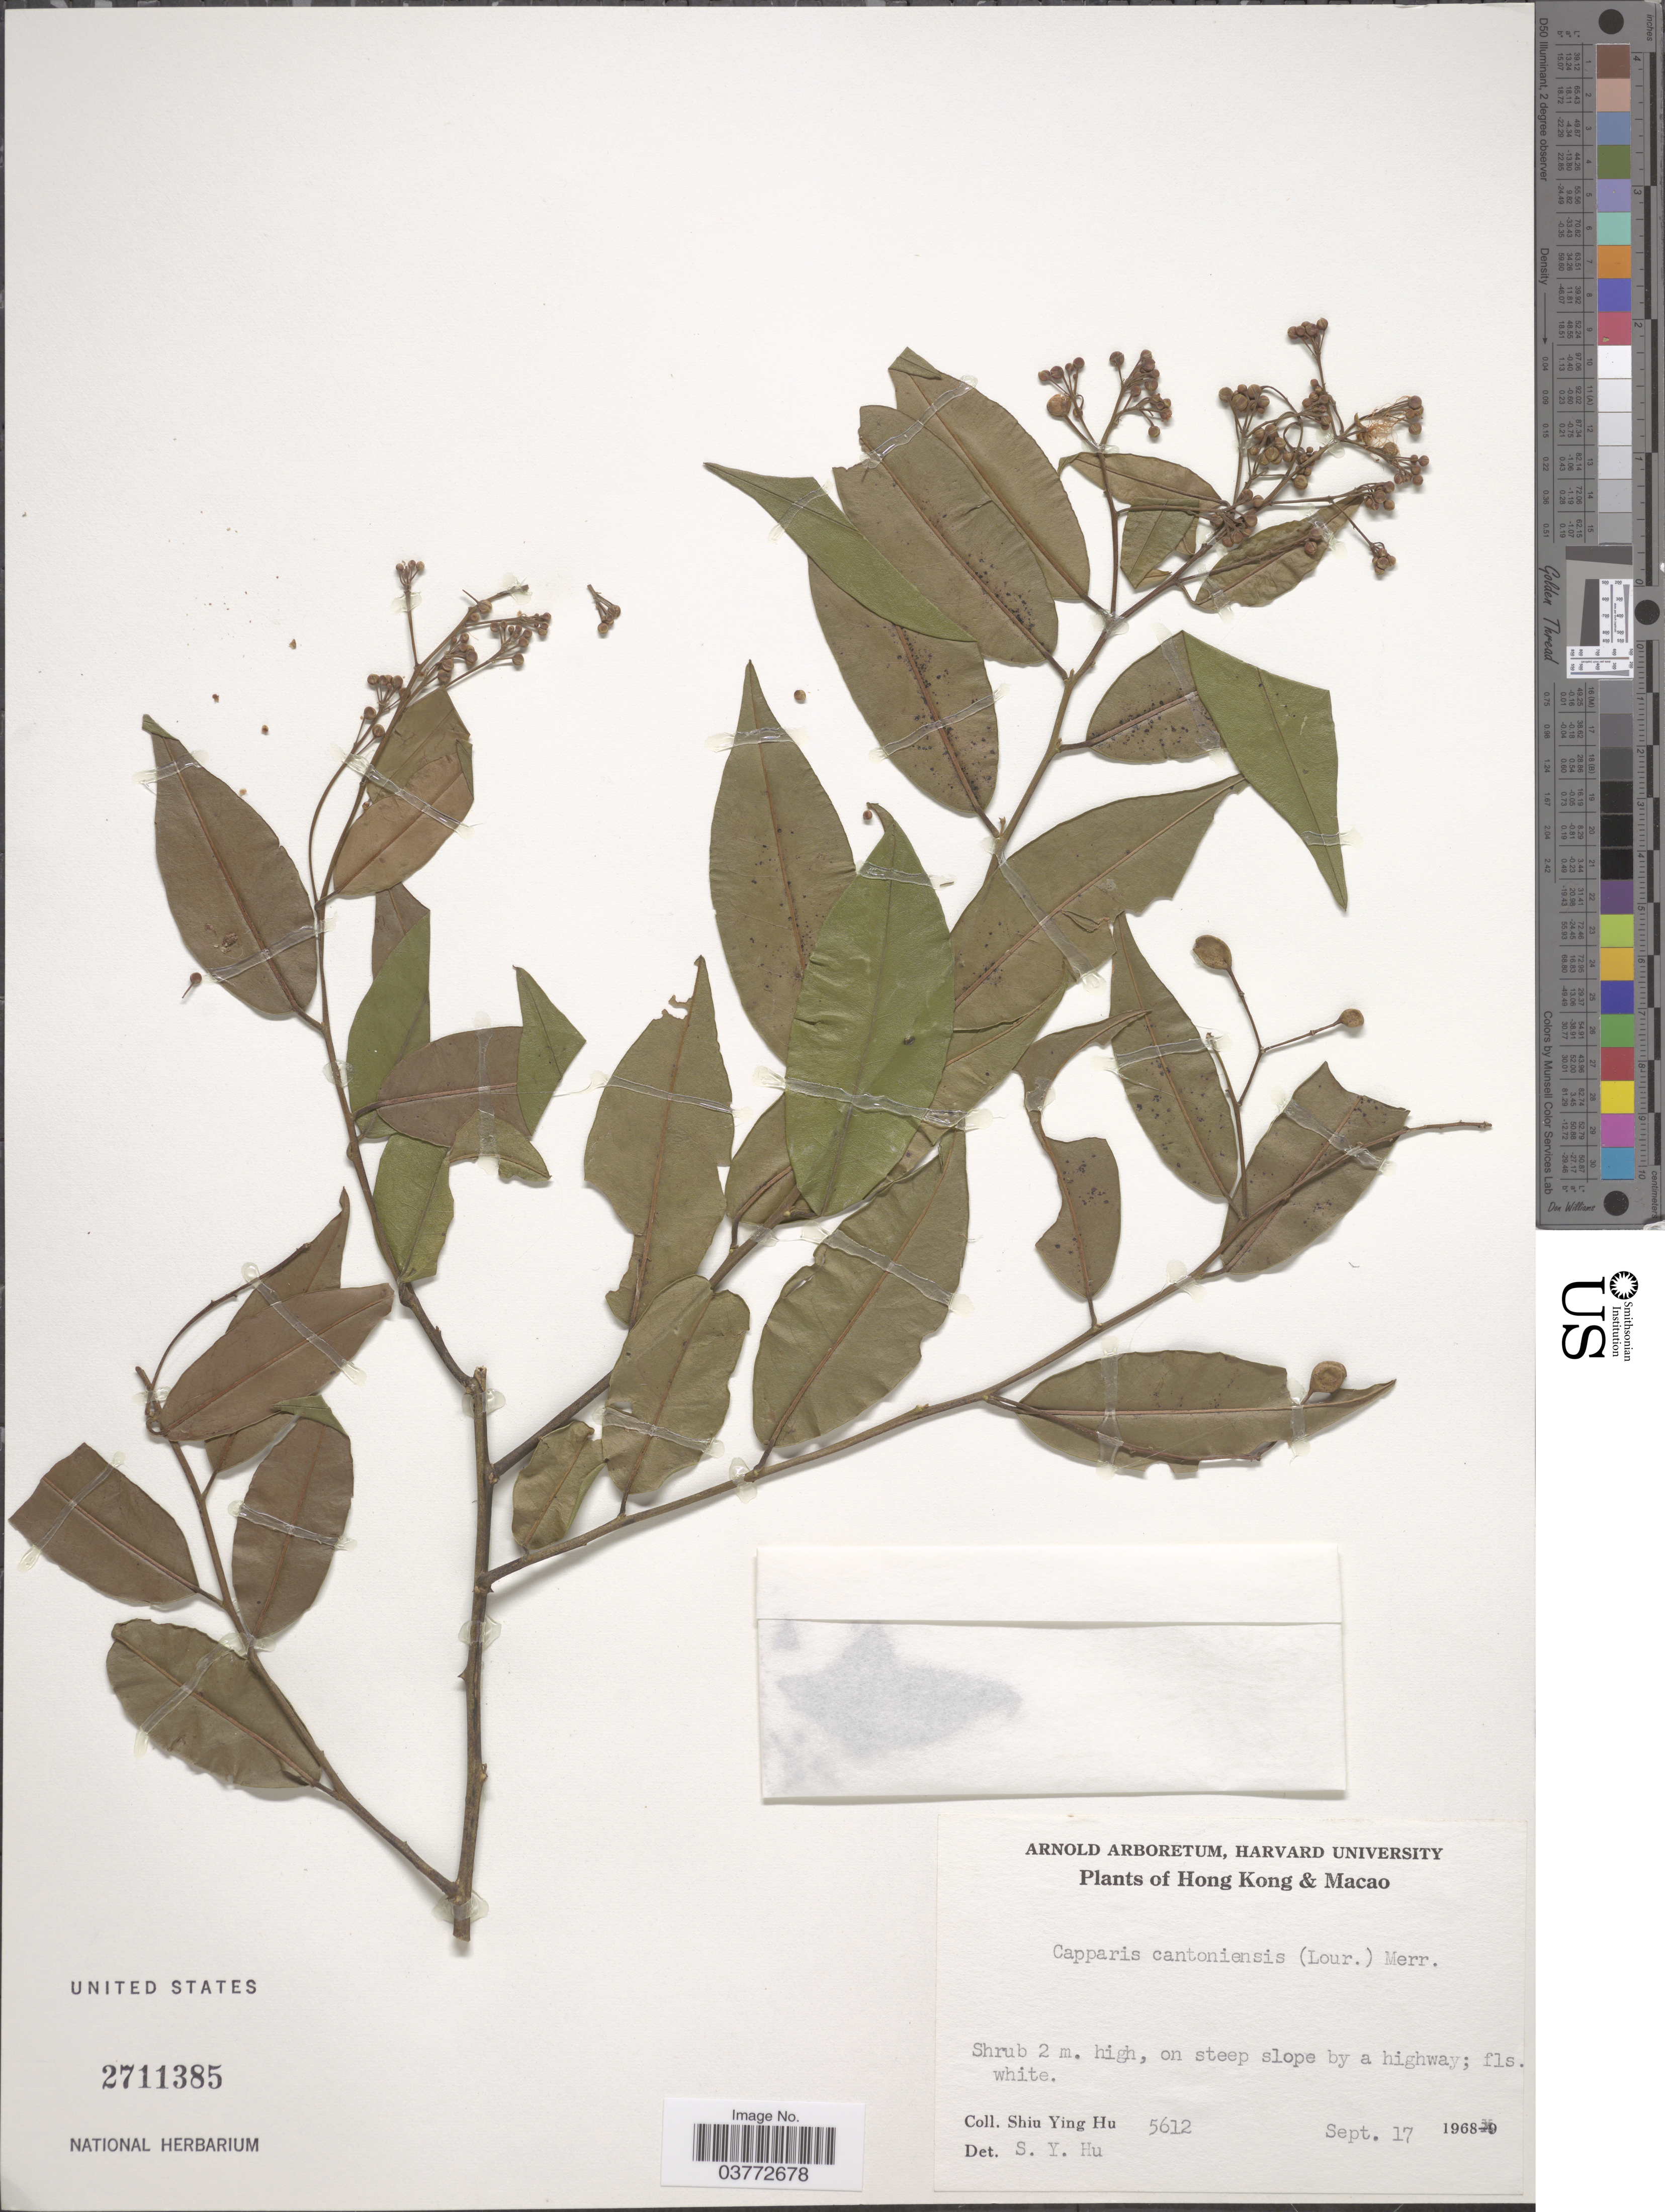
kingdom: Plantae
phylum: Tracheophyta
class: Magnoliopsida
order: Brassicales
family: Capparaceae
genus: Capparis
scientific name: Capparis cantoniensis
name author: Lour.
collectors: S. Y. Hu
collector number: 5612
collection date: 1968-09-17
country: China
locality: Hong Kong & Macao.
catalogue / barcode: US 2711385